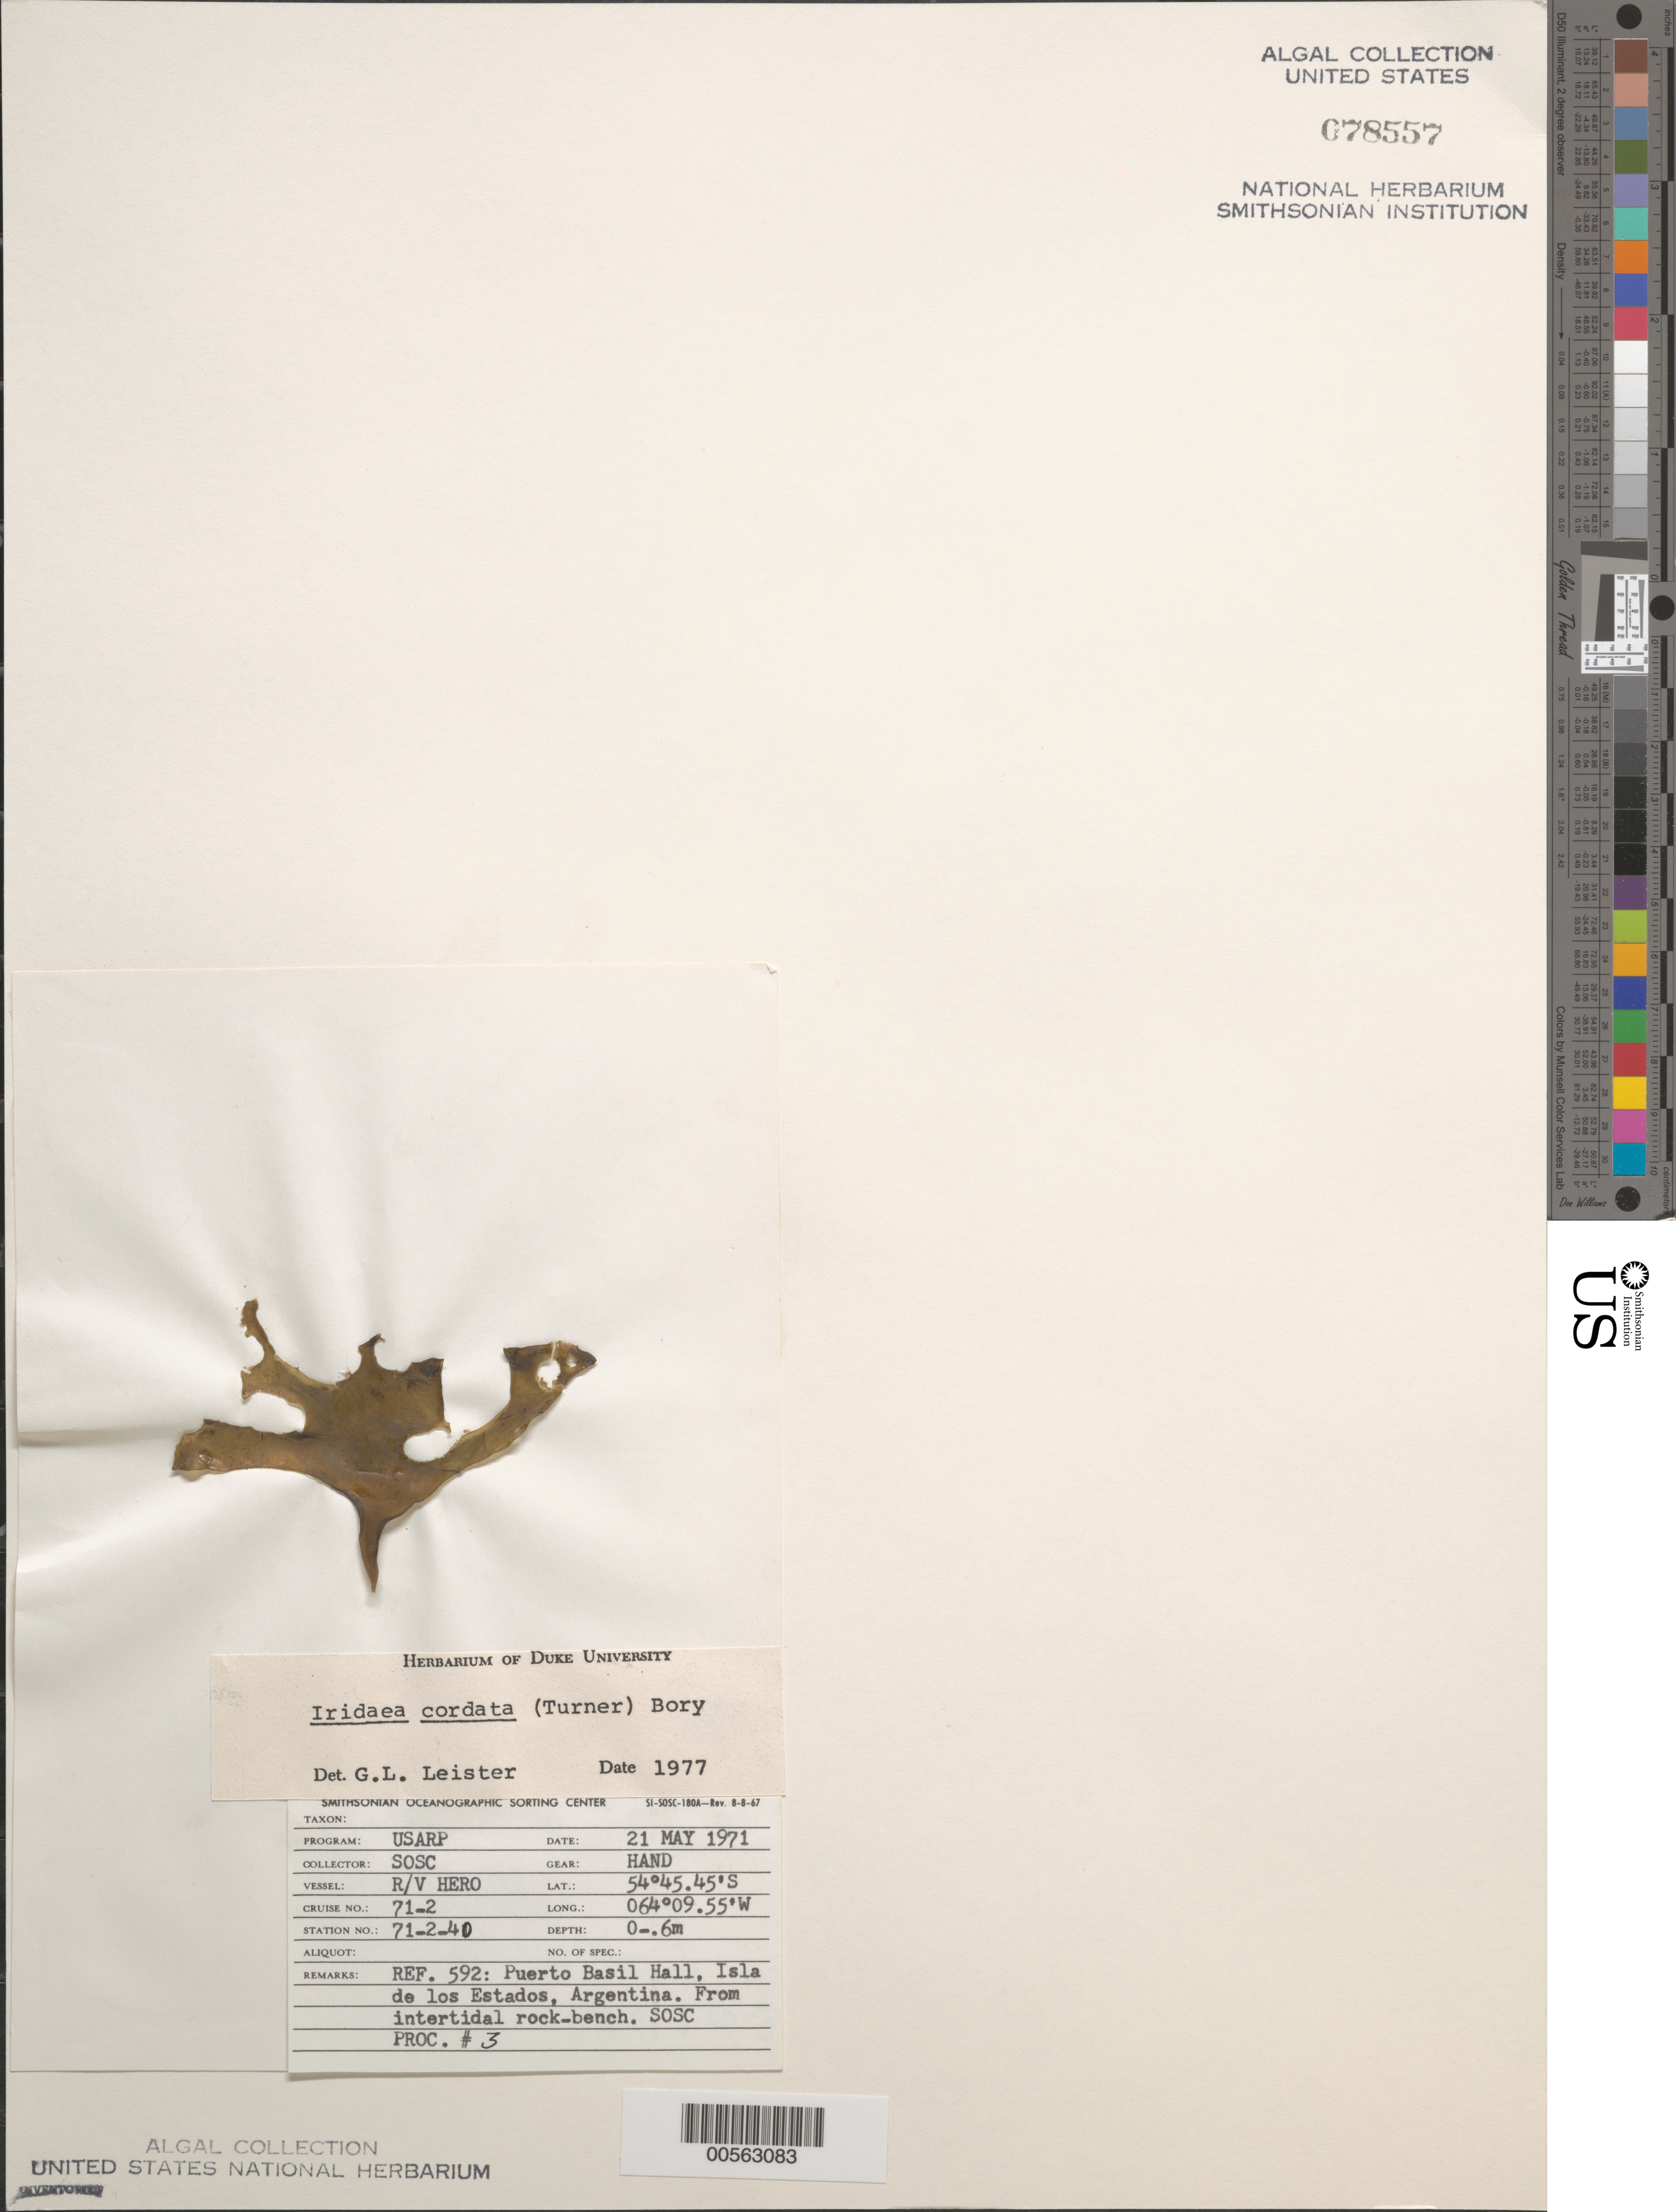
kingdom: Plantae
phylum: Rhodophyta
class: Florideophyceae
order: Gigartinales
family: Gigartinaceae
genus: Iridaea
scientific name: Iridaea cordata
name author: (Turner) Bory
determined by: Leister, G. L.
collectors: SOSC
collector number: Station 71-2-40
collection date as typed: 21 May 1971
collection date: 1971-05-21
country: Argentina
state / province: Tierra del Fuego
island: Isla de los Estados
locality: Puerto Basil Hall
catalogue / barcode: US 78557